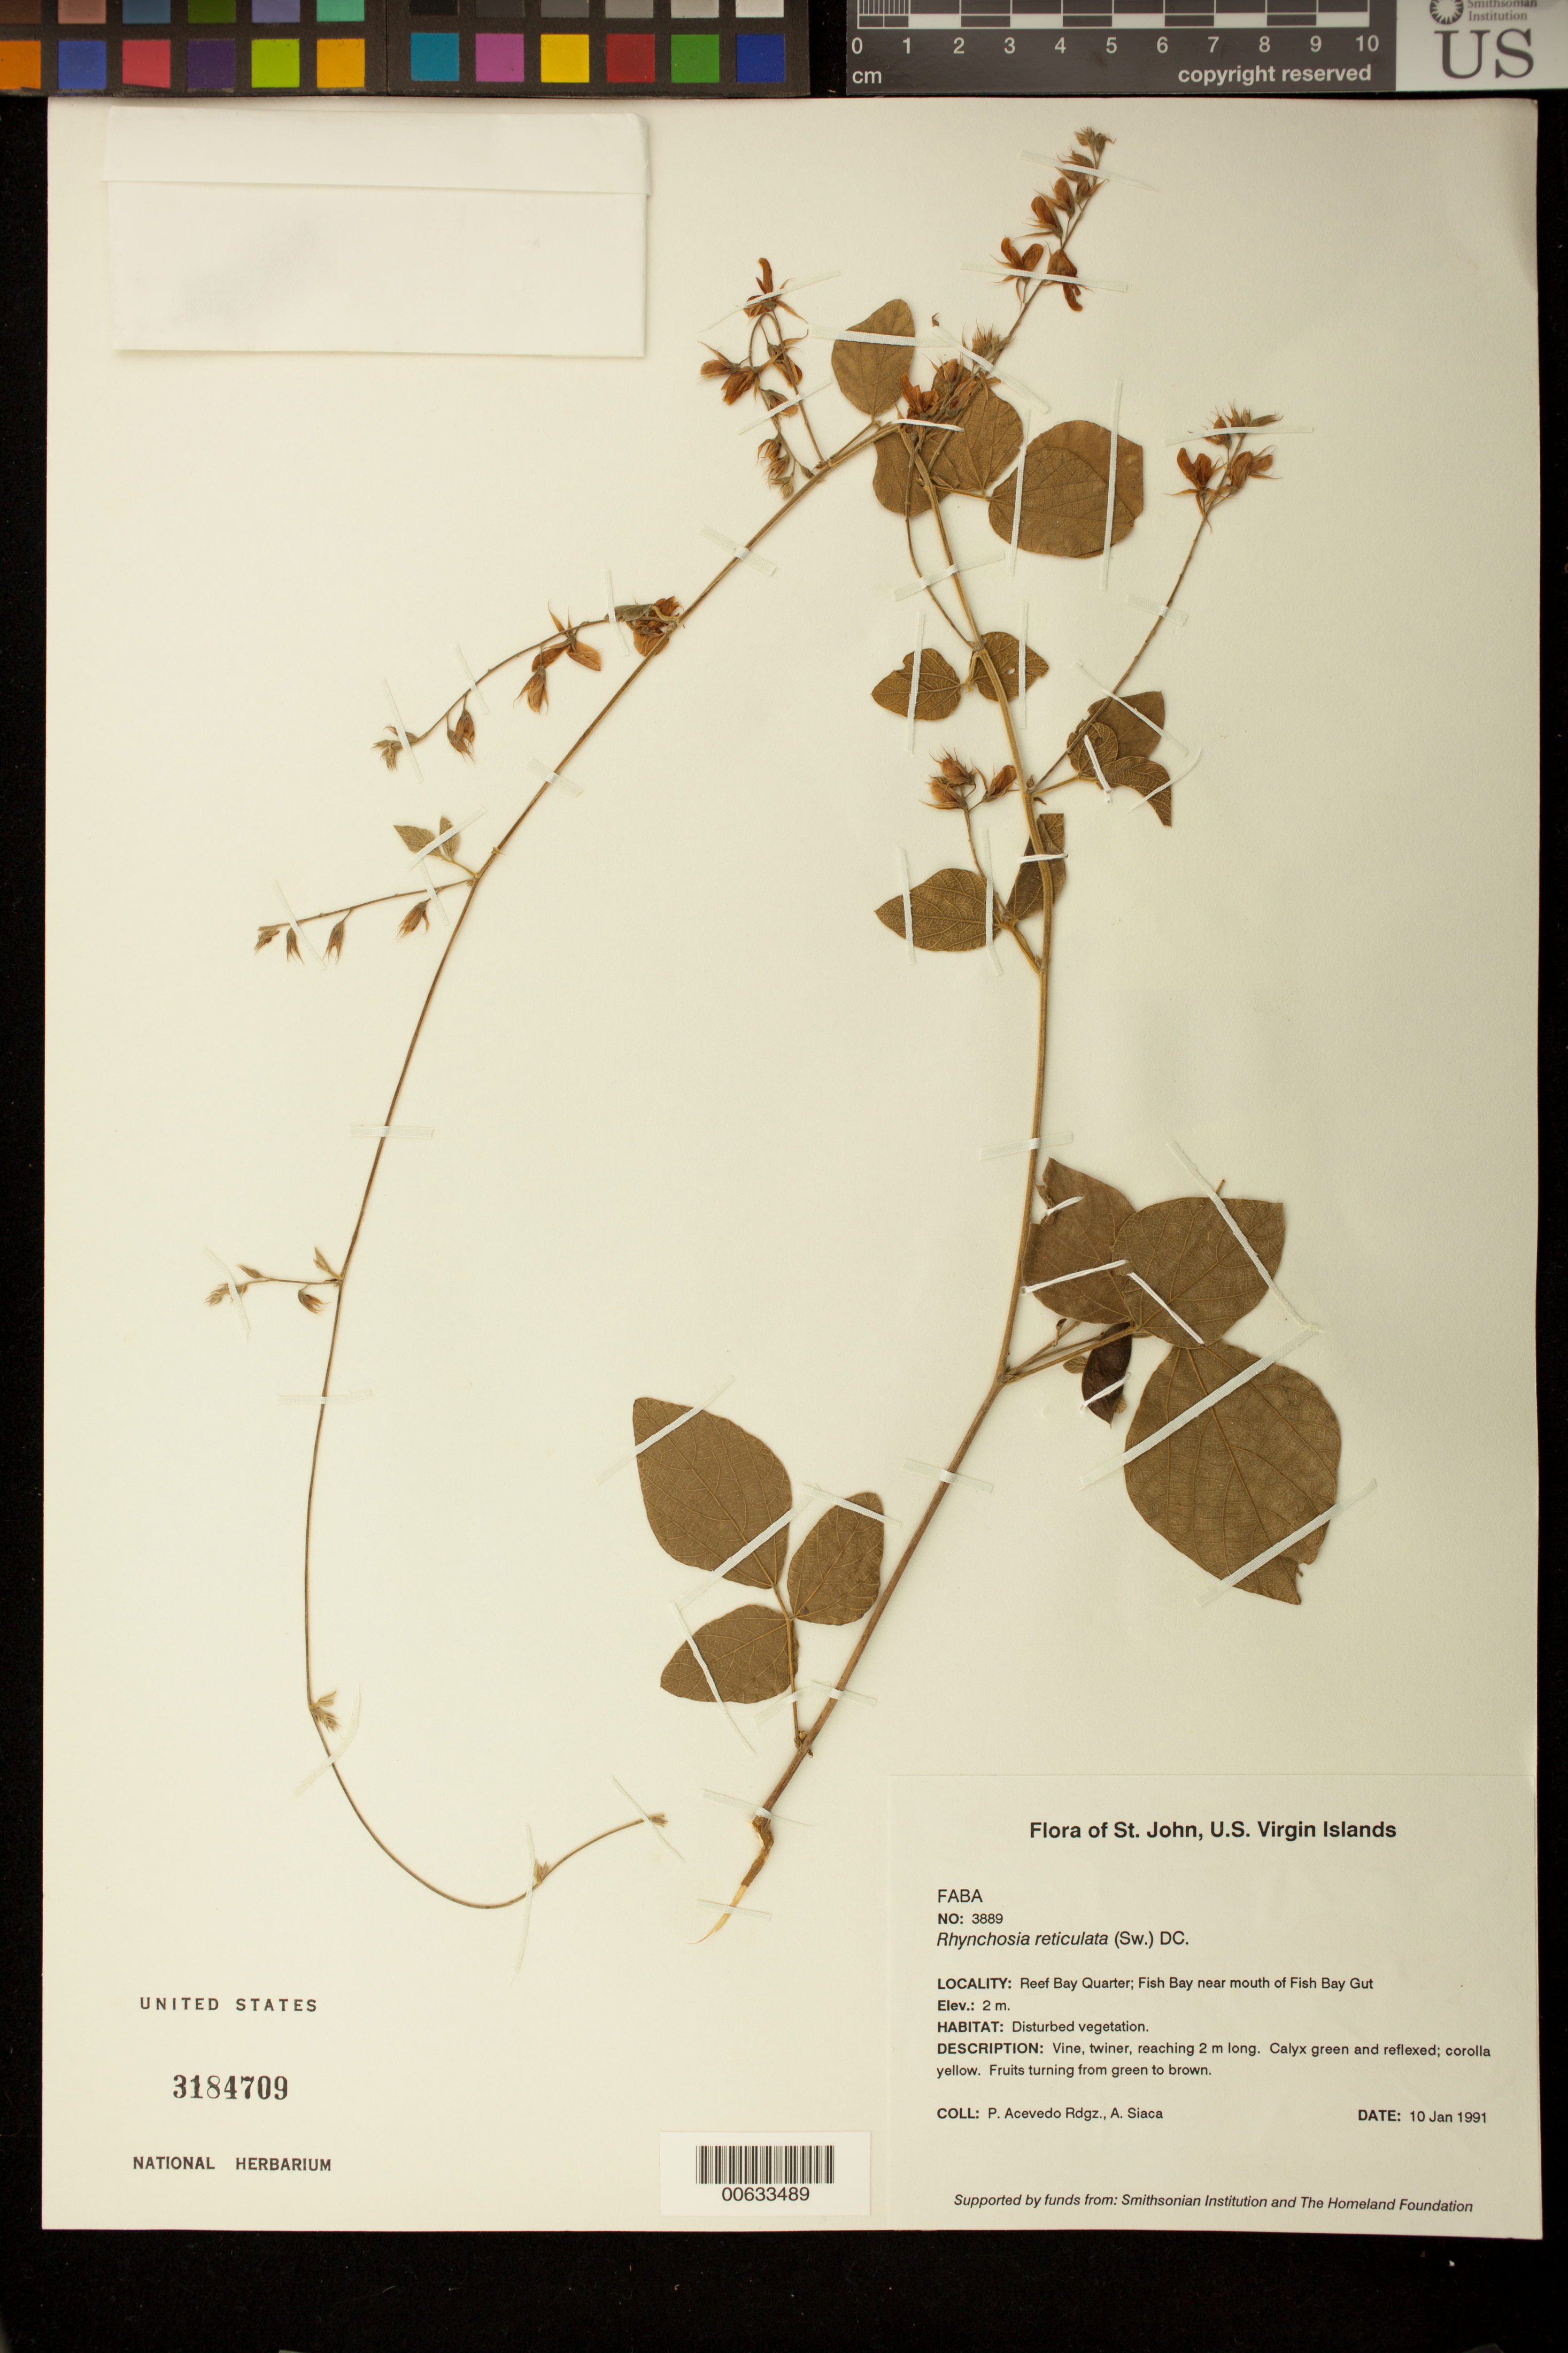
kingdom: Plantae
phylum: Tracheophyta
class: Magnoliopsida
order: Fabales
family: Fabaceae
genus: Rhynchosia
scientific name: Rhynchosia reticulata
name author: (Sw.) DC.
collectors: P. Acevedo-Rodr. & A. Siaca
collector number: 3889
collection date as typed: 10 Jan 1991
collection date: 1991-01-10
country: U.S. Virgin Islands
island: St. John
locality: Reef Bay Quarter; Fish Bay near mouth of Fish Bay Gut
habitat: Disturbed vegetation.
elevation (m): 2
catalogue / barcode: US 3184709